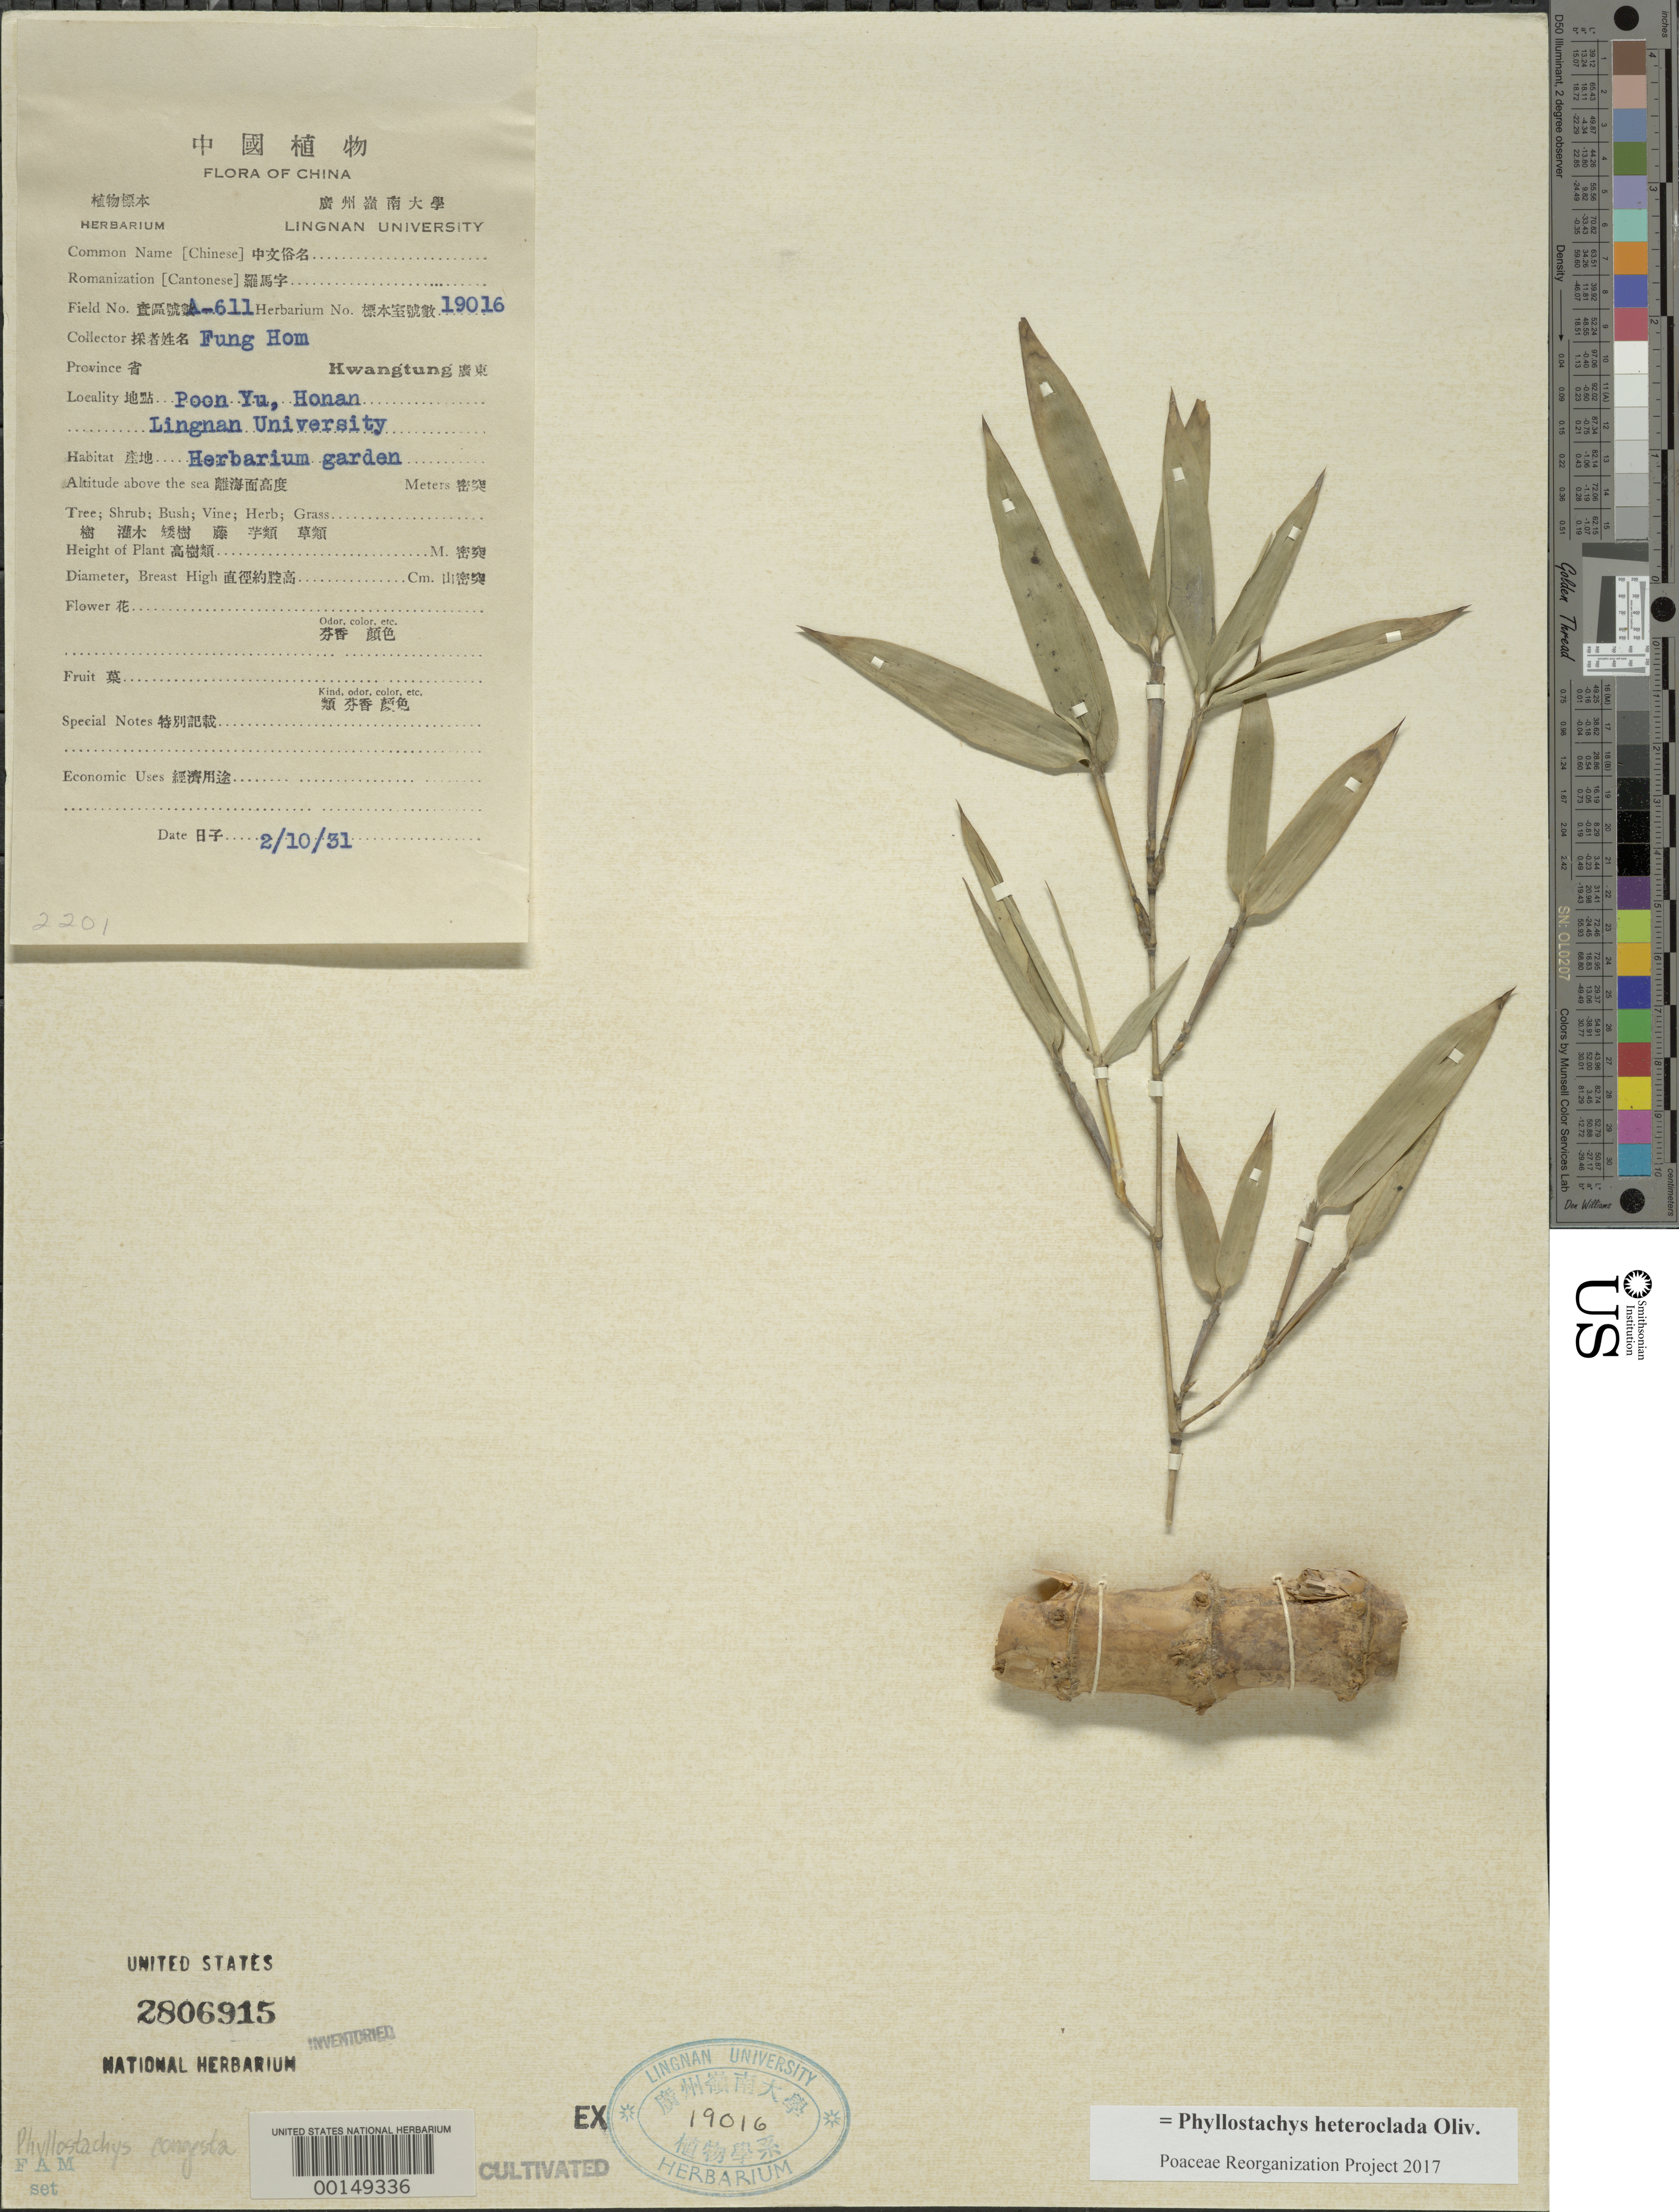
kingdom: Plantae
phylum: Tracheophyta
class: Liliopsida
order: Poales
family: Poaceae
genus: Phyllostachys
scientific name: Phyllostachys heteroclada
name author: Oliv.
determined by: Poaceae Reorganization Project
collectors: H. L. Fung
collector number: A-611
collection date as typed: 10 Feb 1931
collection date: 1931-02-10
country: China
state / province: Guangdong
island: Honam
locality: Honan, poon yu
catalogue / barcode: US 2806915